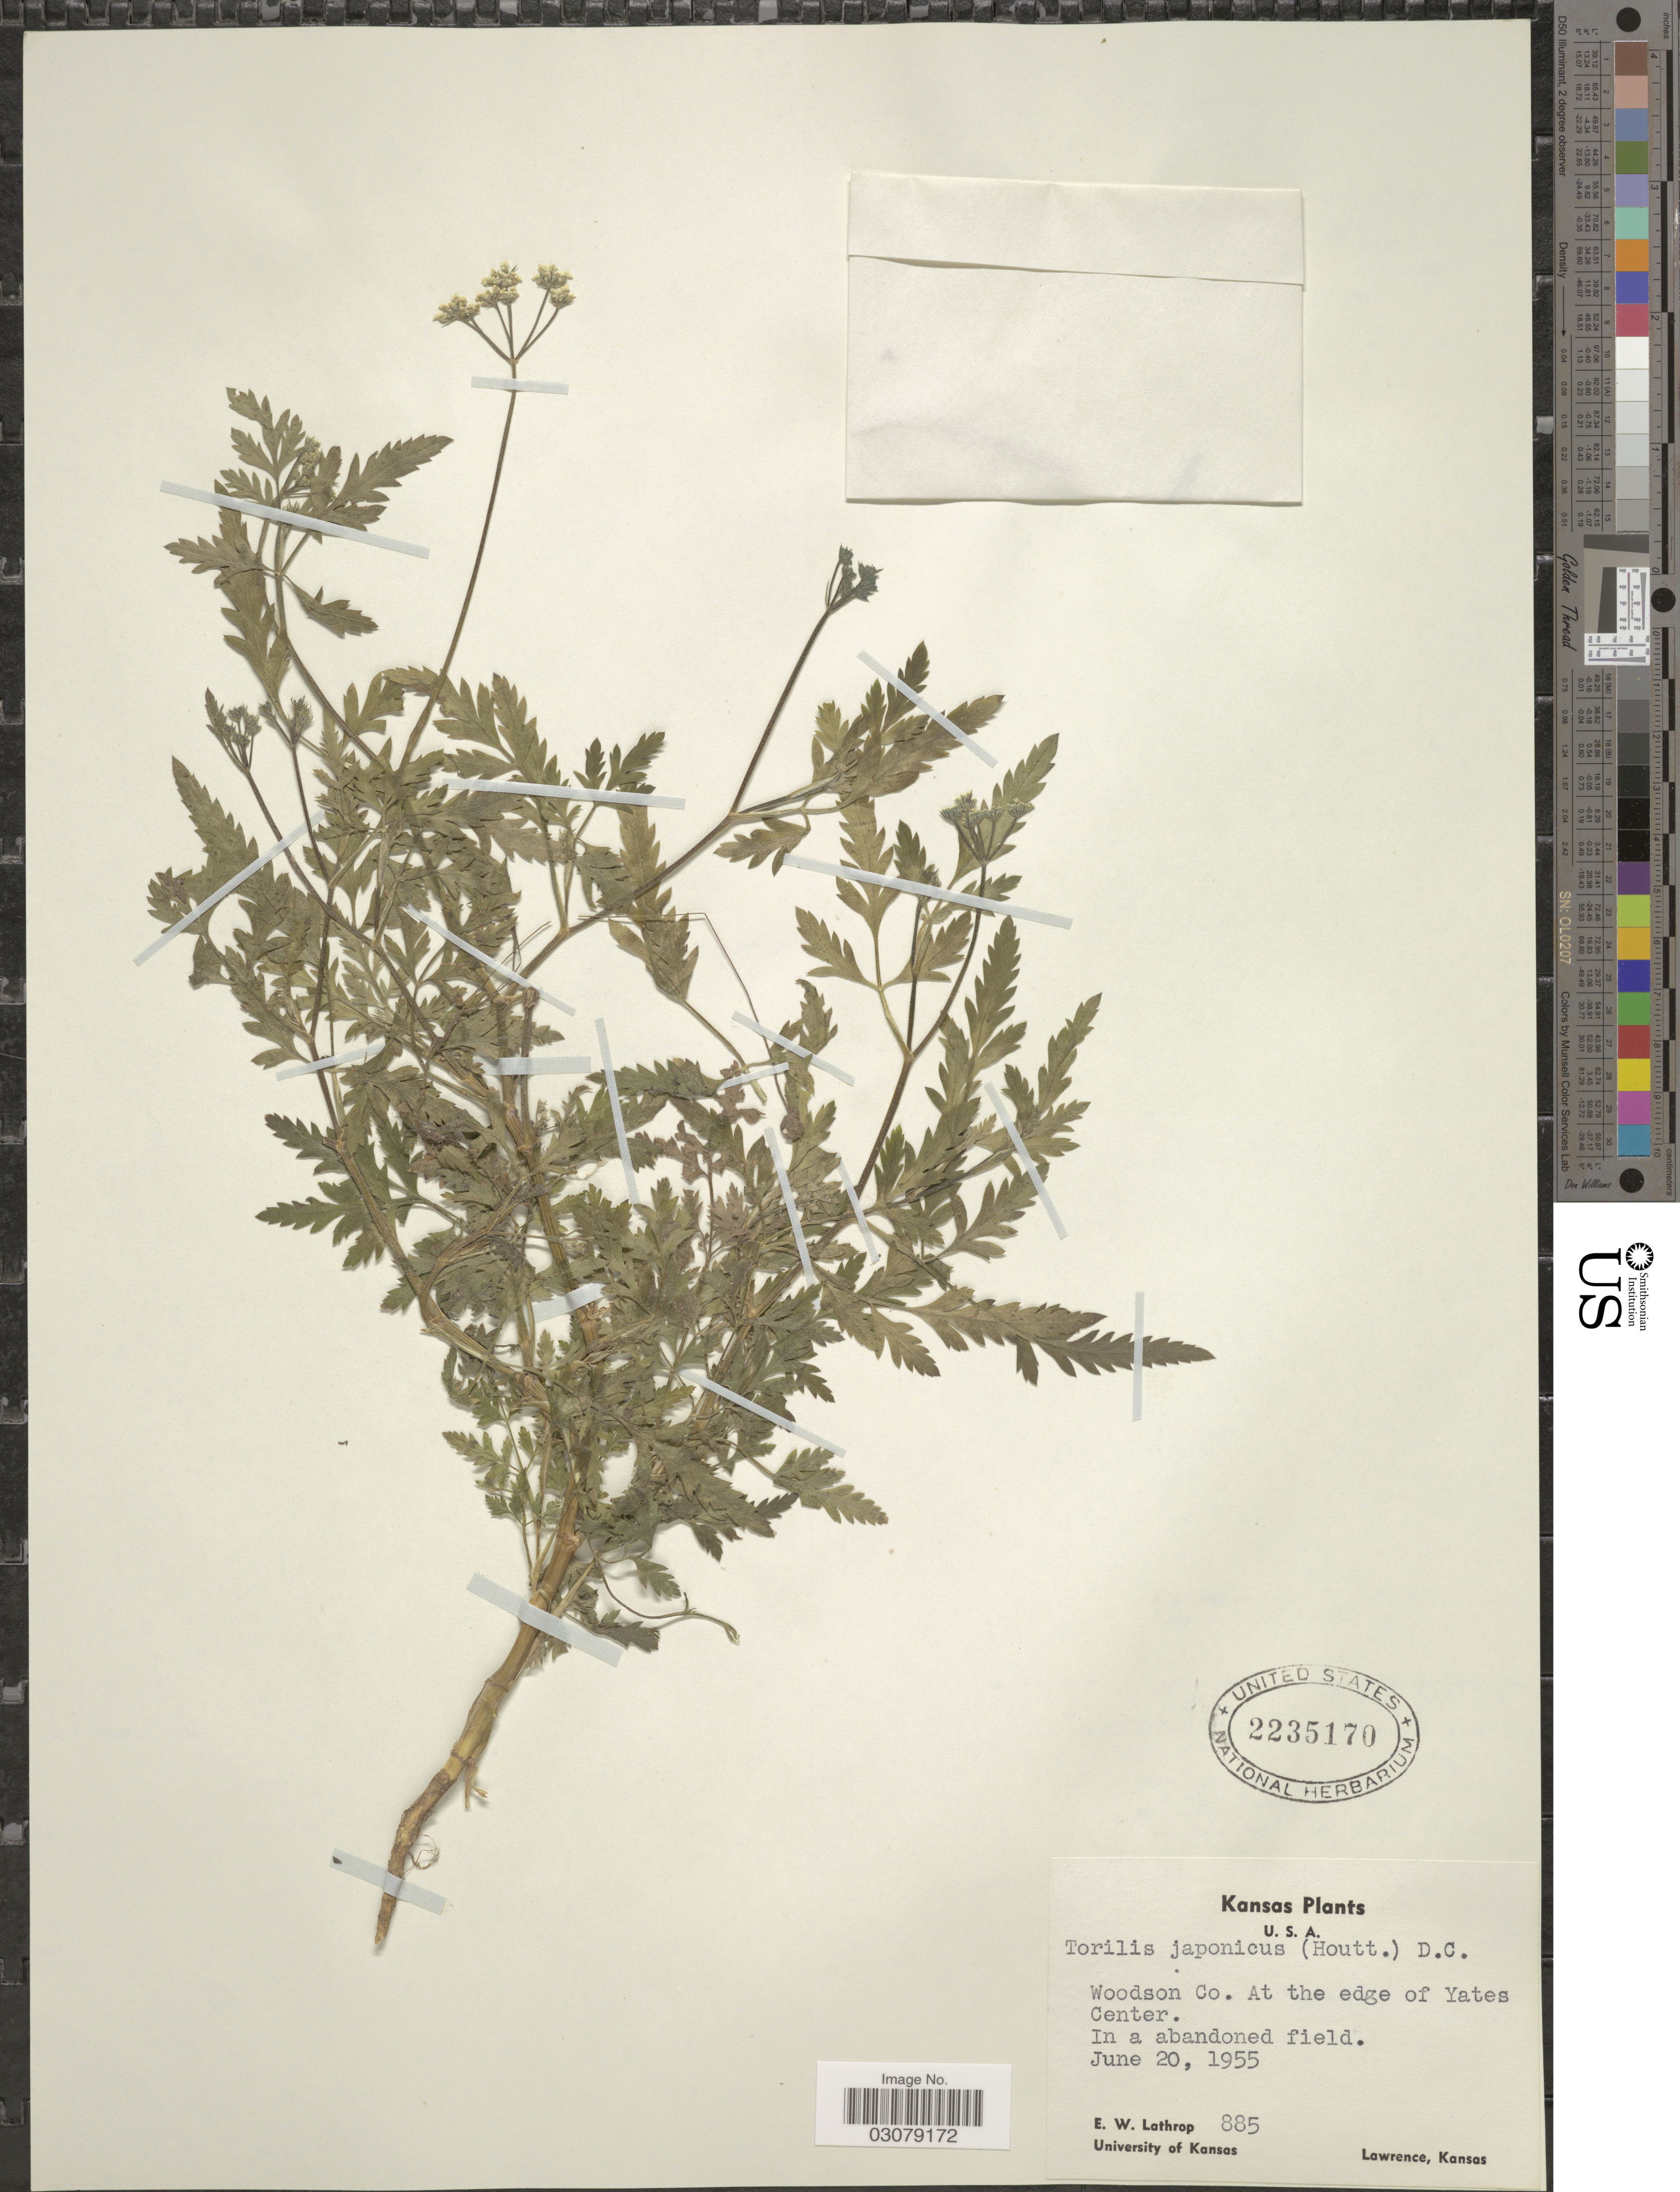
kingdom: Plantae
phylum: Tracheophyta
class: Magnoliopsida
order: Apiales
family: Apiaceae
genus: Torilis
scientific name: Torilis japonica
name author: (Houtt.) DC.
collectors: E. W. Lathrop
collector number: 885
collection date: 1955-06-20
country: United States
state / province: Kansas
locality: Woodson Co. At the edge of Yates Center.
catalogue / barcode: US 2235170